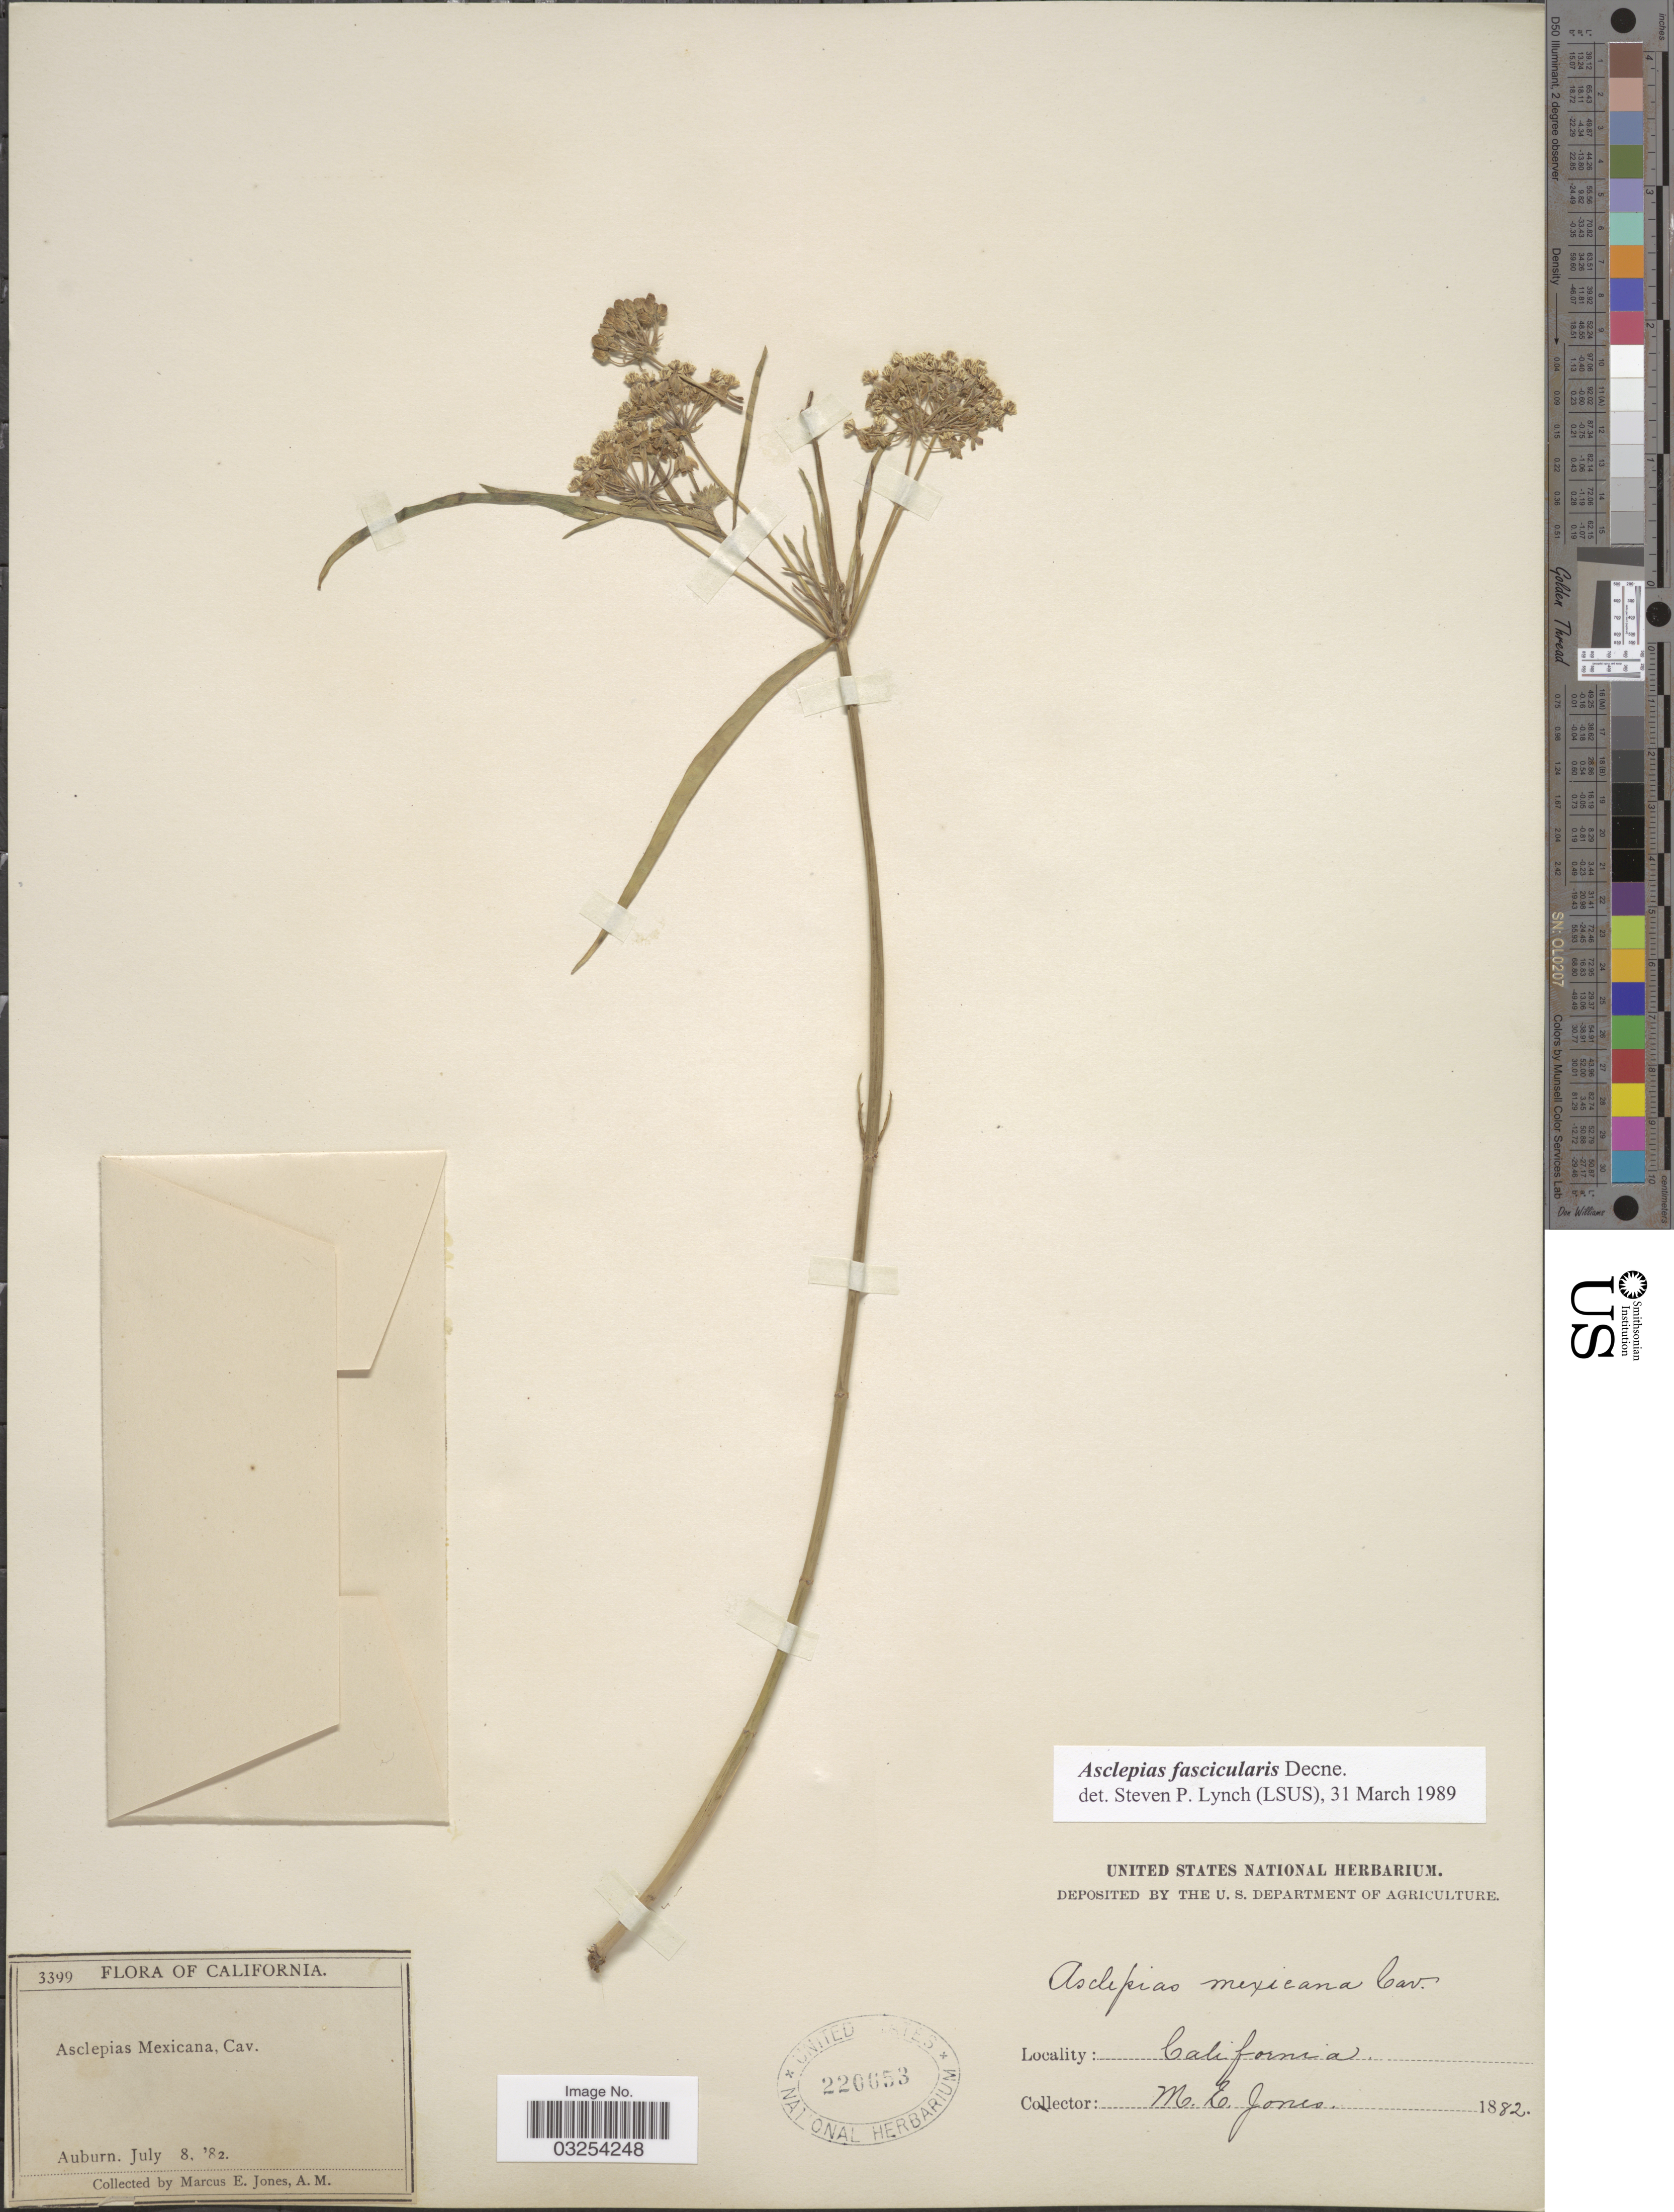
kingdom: Plantae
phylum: Tracheophyta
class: Magnoliopsida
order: Gentianales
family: Apocynaceae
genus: Asclepias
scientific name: Asclepias fascicularis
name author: Decne.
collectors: M. E. Jones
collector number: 3399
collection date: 1882-07-08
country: United States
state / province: California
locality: Auburn.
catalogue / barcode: US 220653